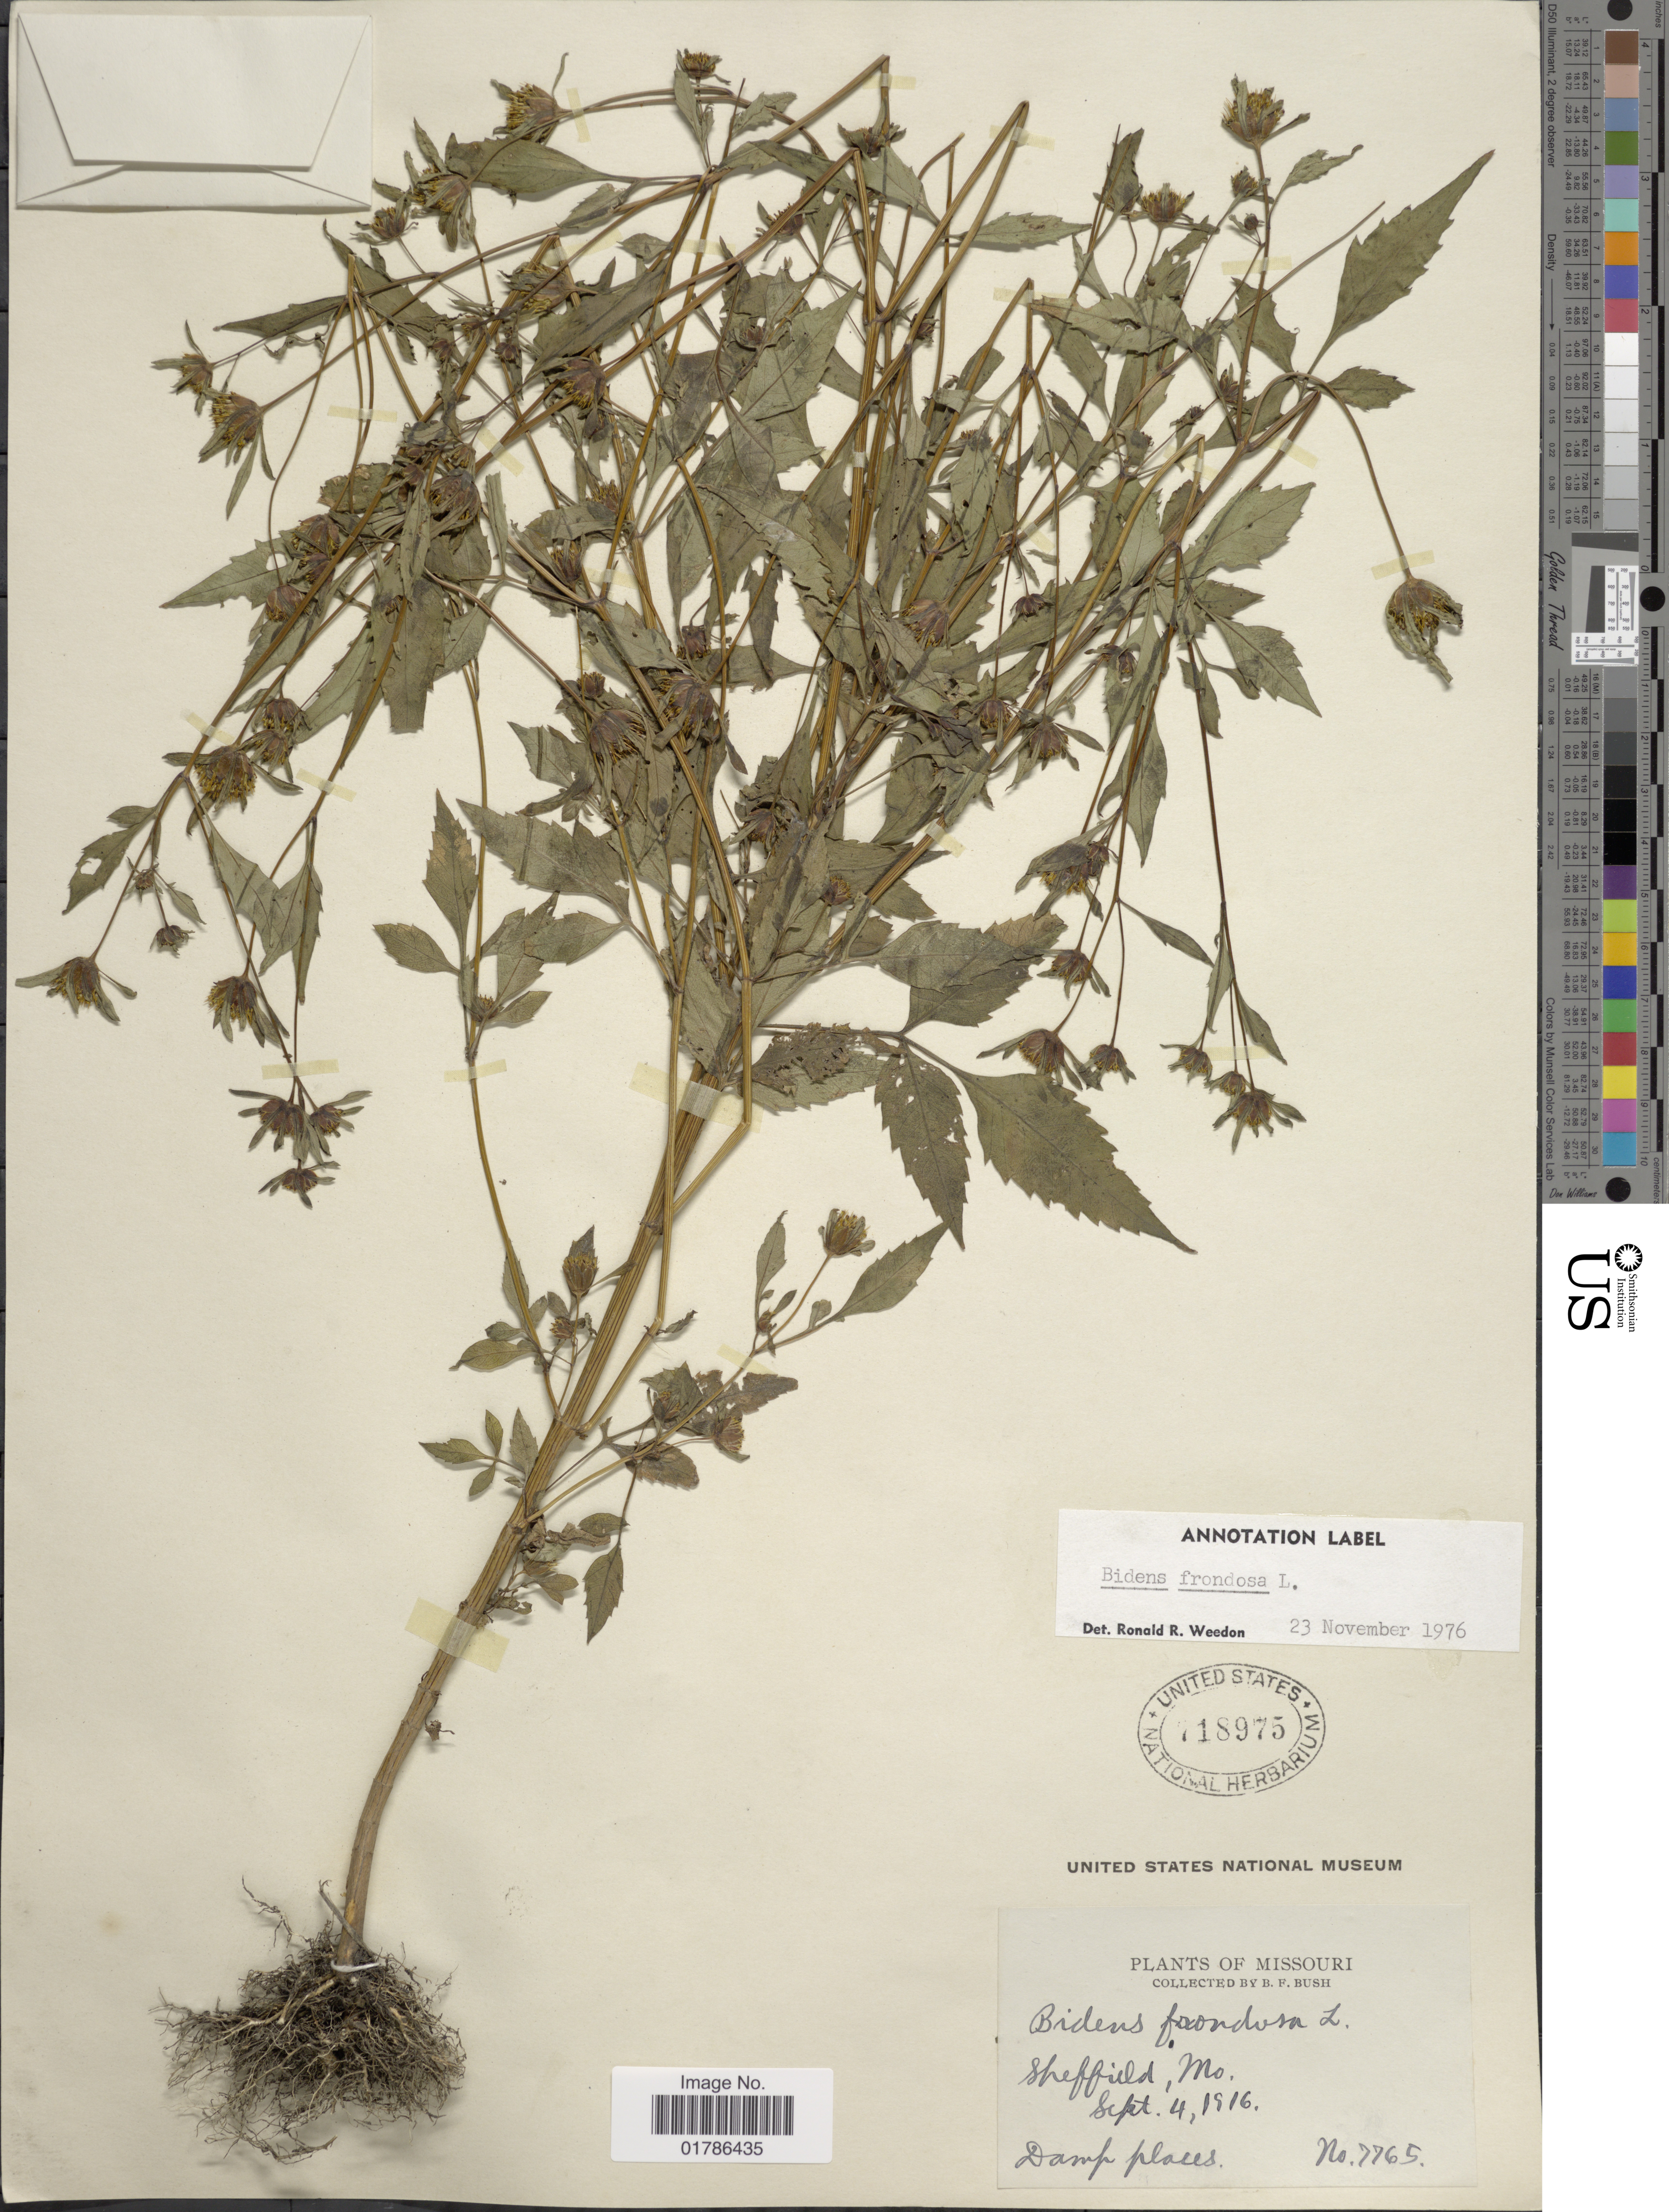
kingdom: Plantae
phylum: Tracheophyta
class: Magnoliopsida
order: Asterales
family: Asteraceae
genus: Bidens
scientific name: Bidens frondosa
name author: L.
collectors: B. F. Bush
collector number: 7765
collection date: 1916-09-04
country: United States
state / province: Missouri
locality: Sheffield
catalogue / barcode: US 718975